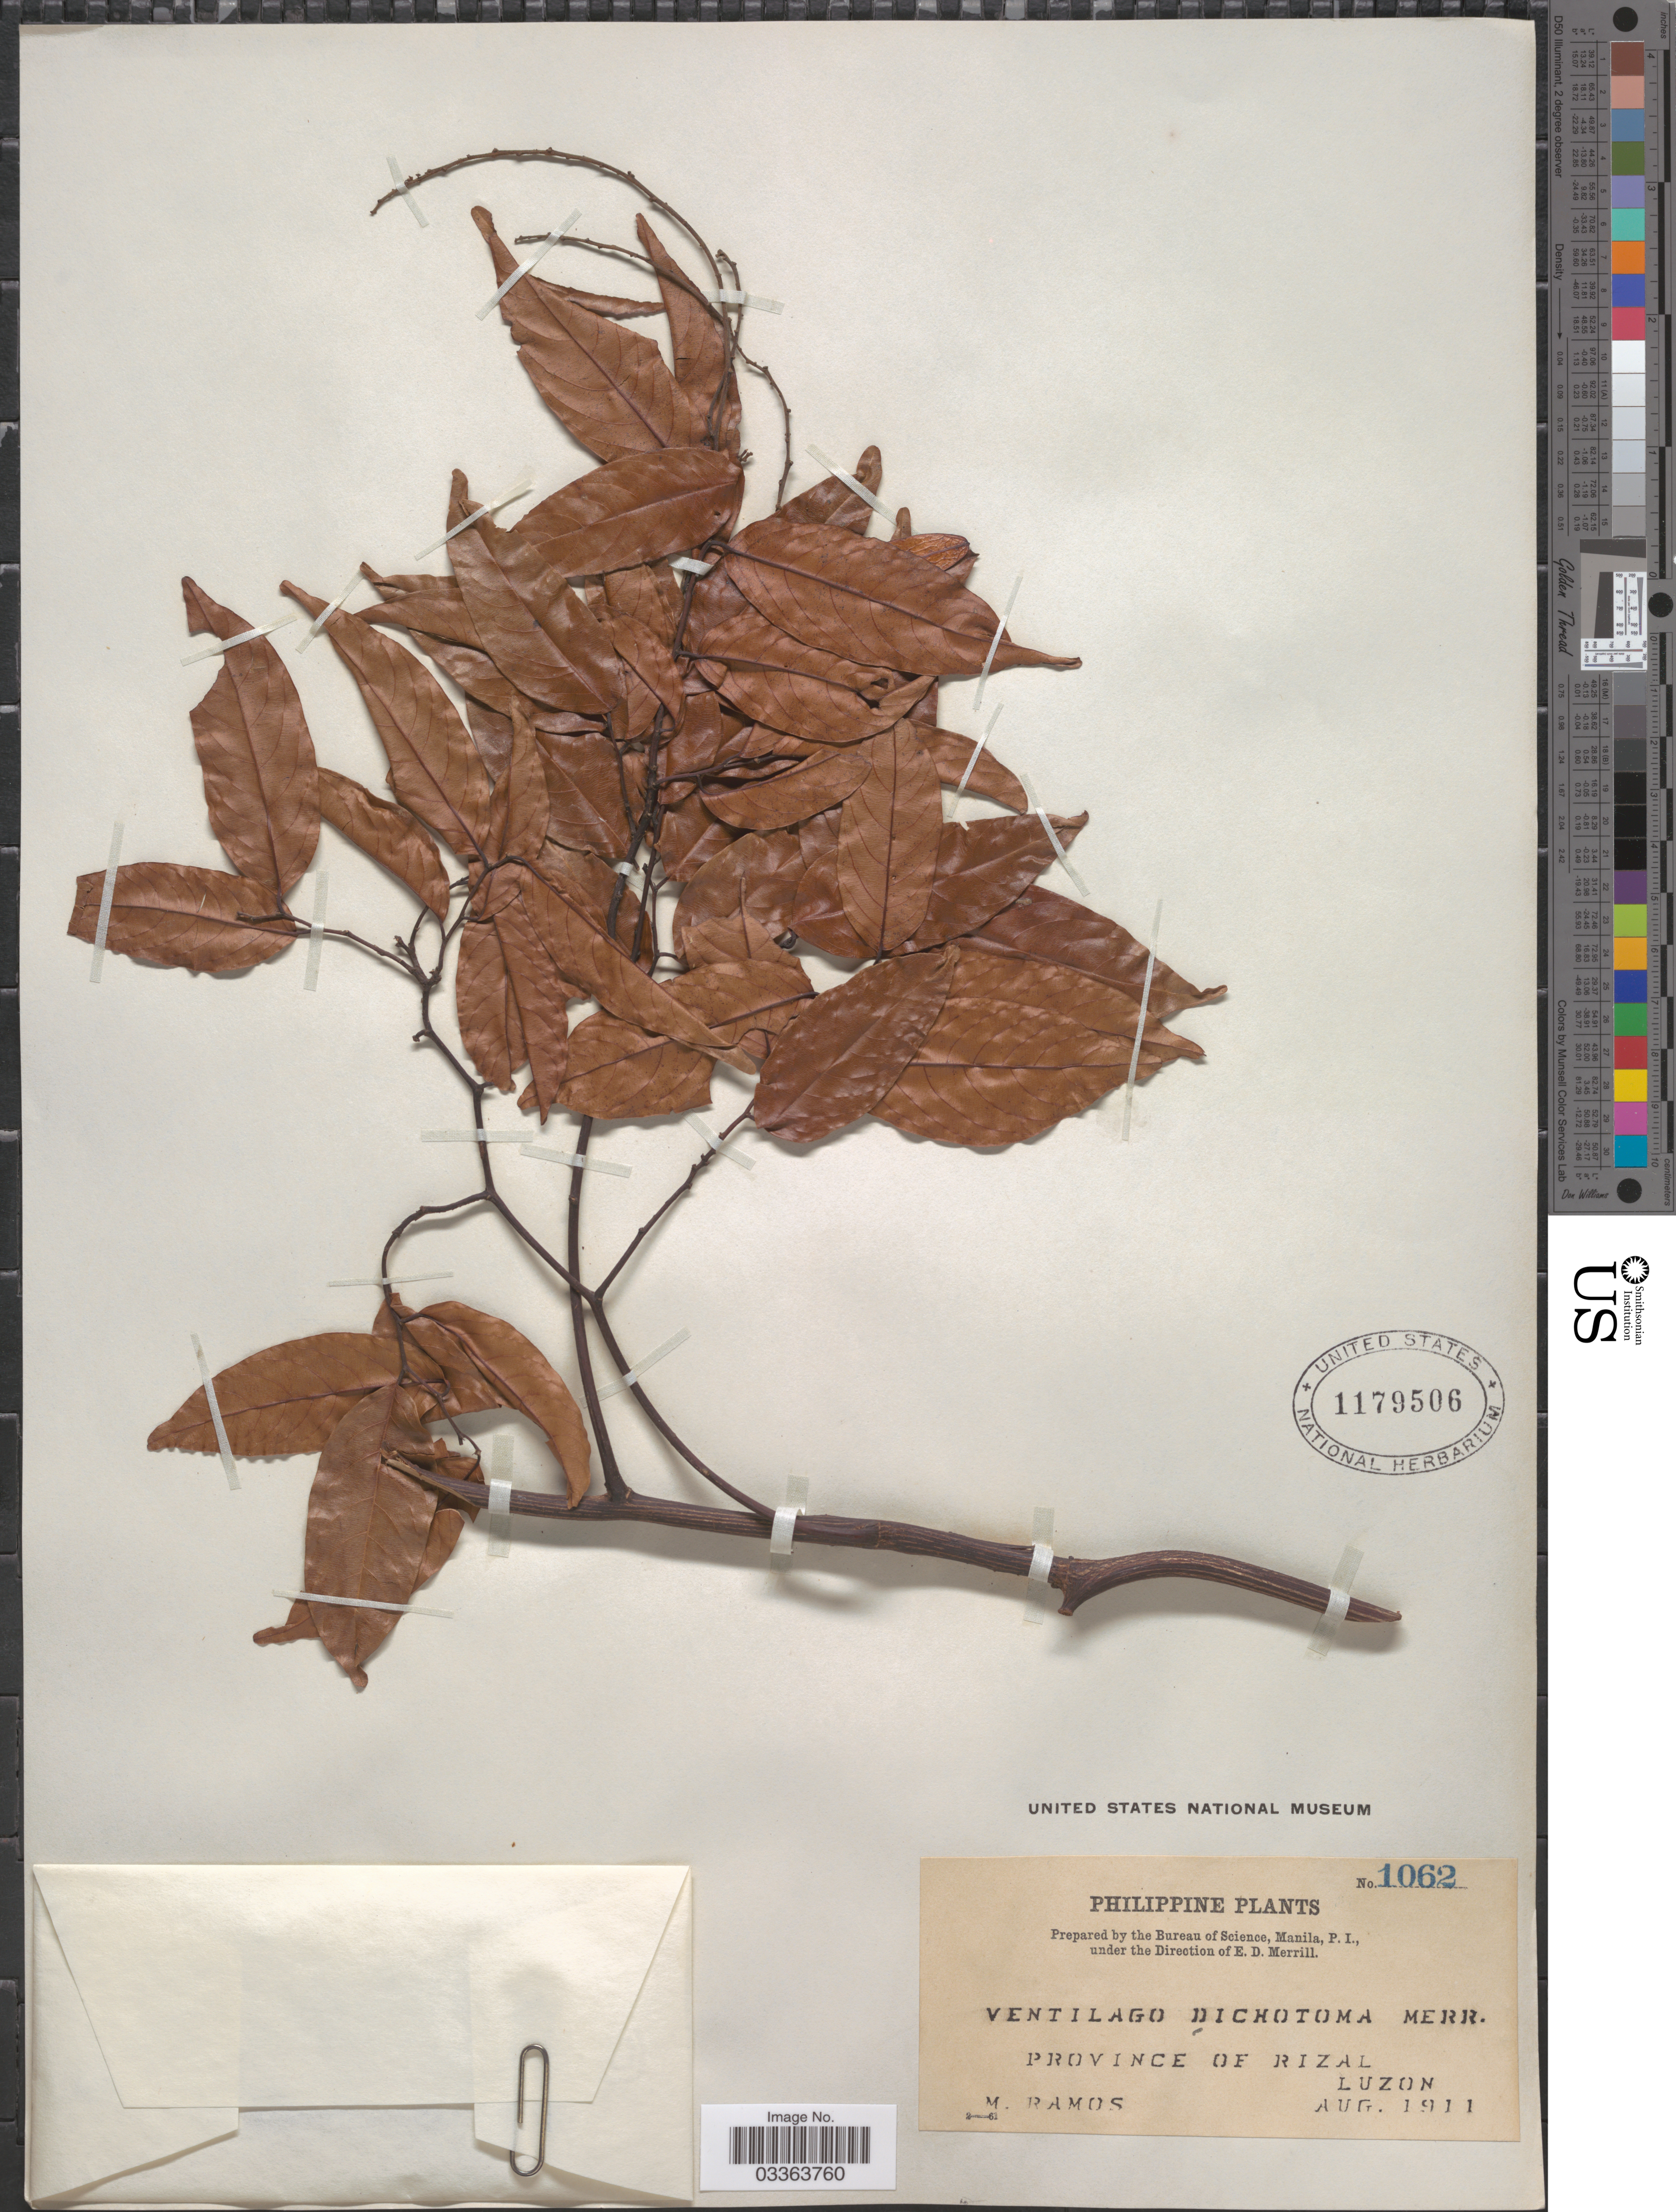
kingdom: Plantae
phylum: Tracheophyta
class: Magnoliopsida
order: Rosales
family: Rhamnaceae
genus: Ventilago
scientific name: Ventilago dichotoma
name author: (Blanco) Merr.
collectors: M. Ramos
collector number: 1062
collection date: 1911-08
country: Philippines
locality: Province of Rizal. Luzon.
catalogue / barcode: US 1179506